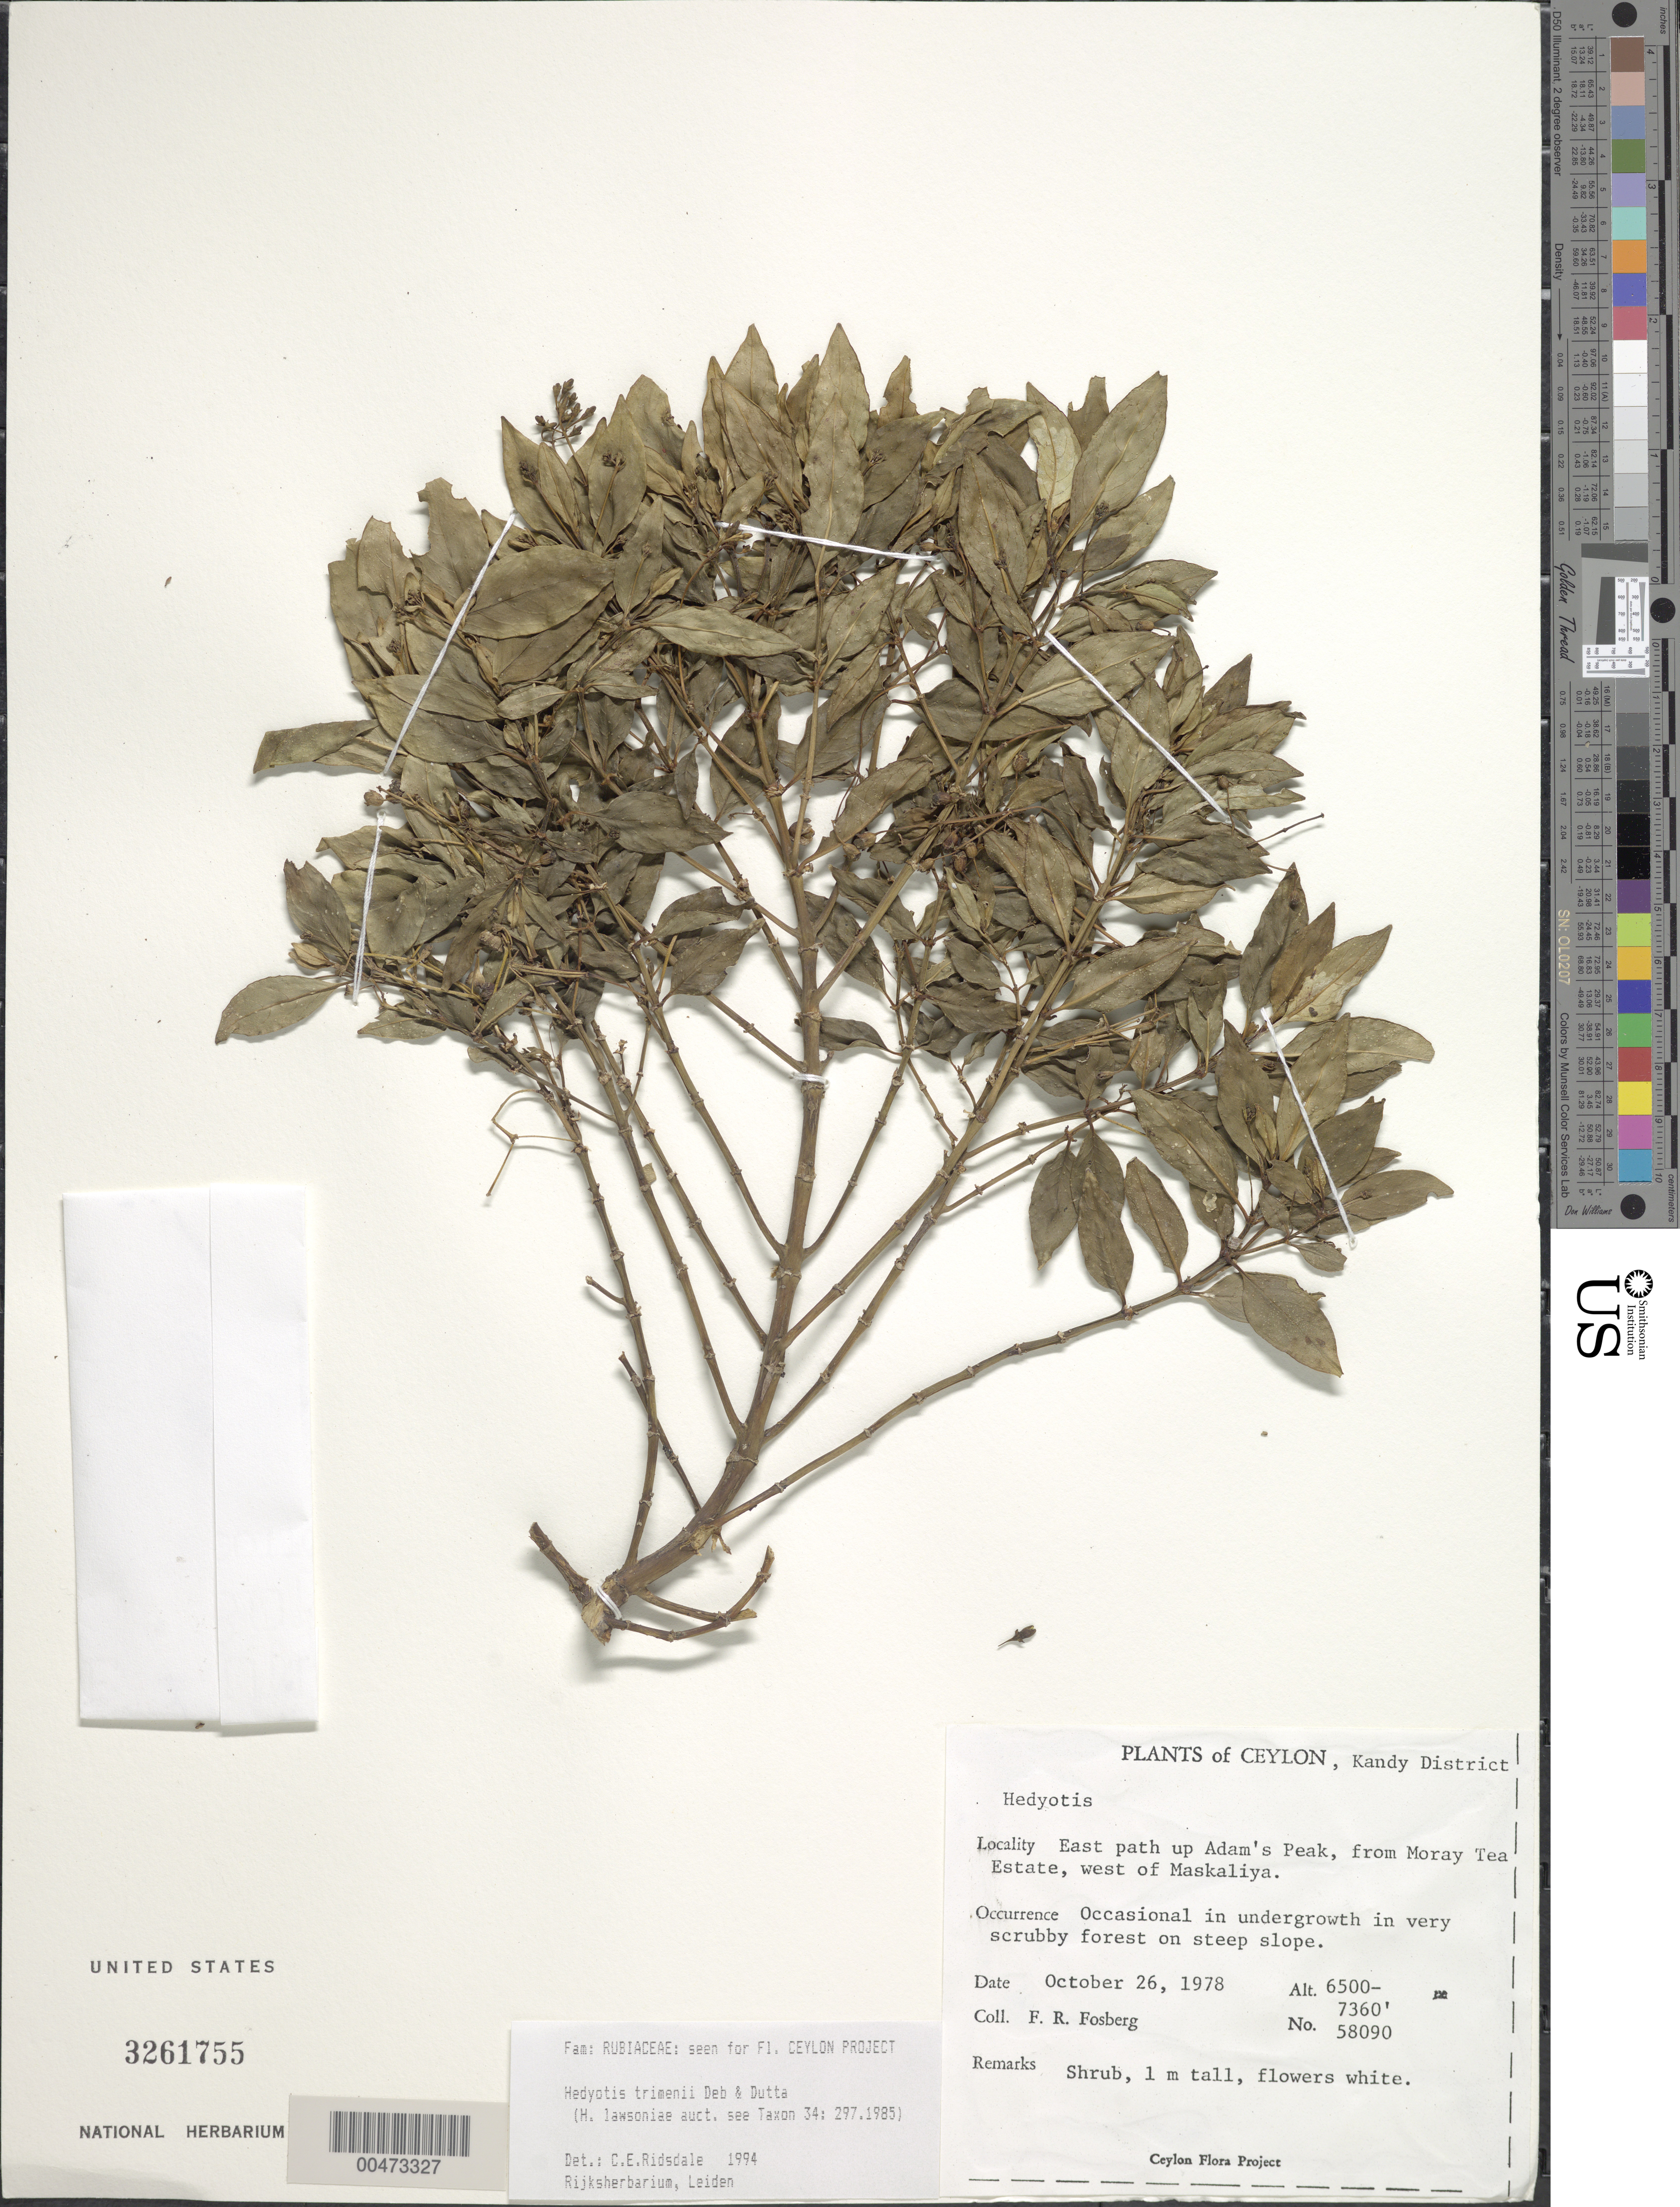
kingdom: Plantae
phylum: Tracheophyta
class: Magnoliopsida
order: Gentianales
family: Rubiaceae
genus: Hedyotis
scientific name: Hedyotis trimenii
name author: Deb & R. Dutta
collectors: F. R. Fosberg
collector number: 58090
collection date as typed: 26 Oct 1978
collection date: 1978-10-26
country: Sri Lanka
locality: East Path up Adam's Peak, from Moray Tea Estate, W of Maskaliya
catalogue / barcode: US 3261755